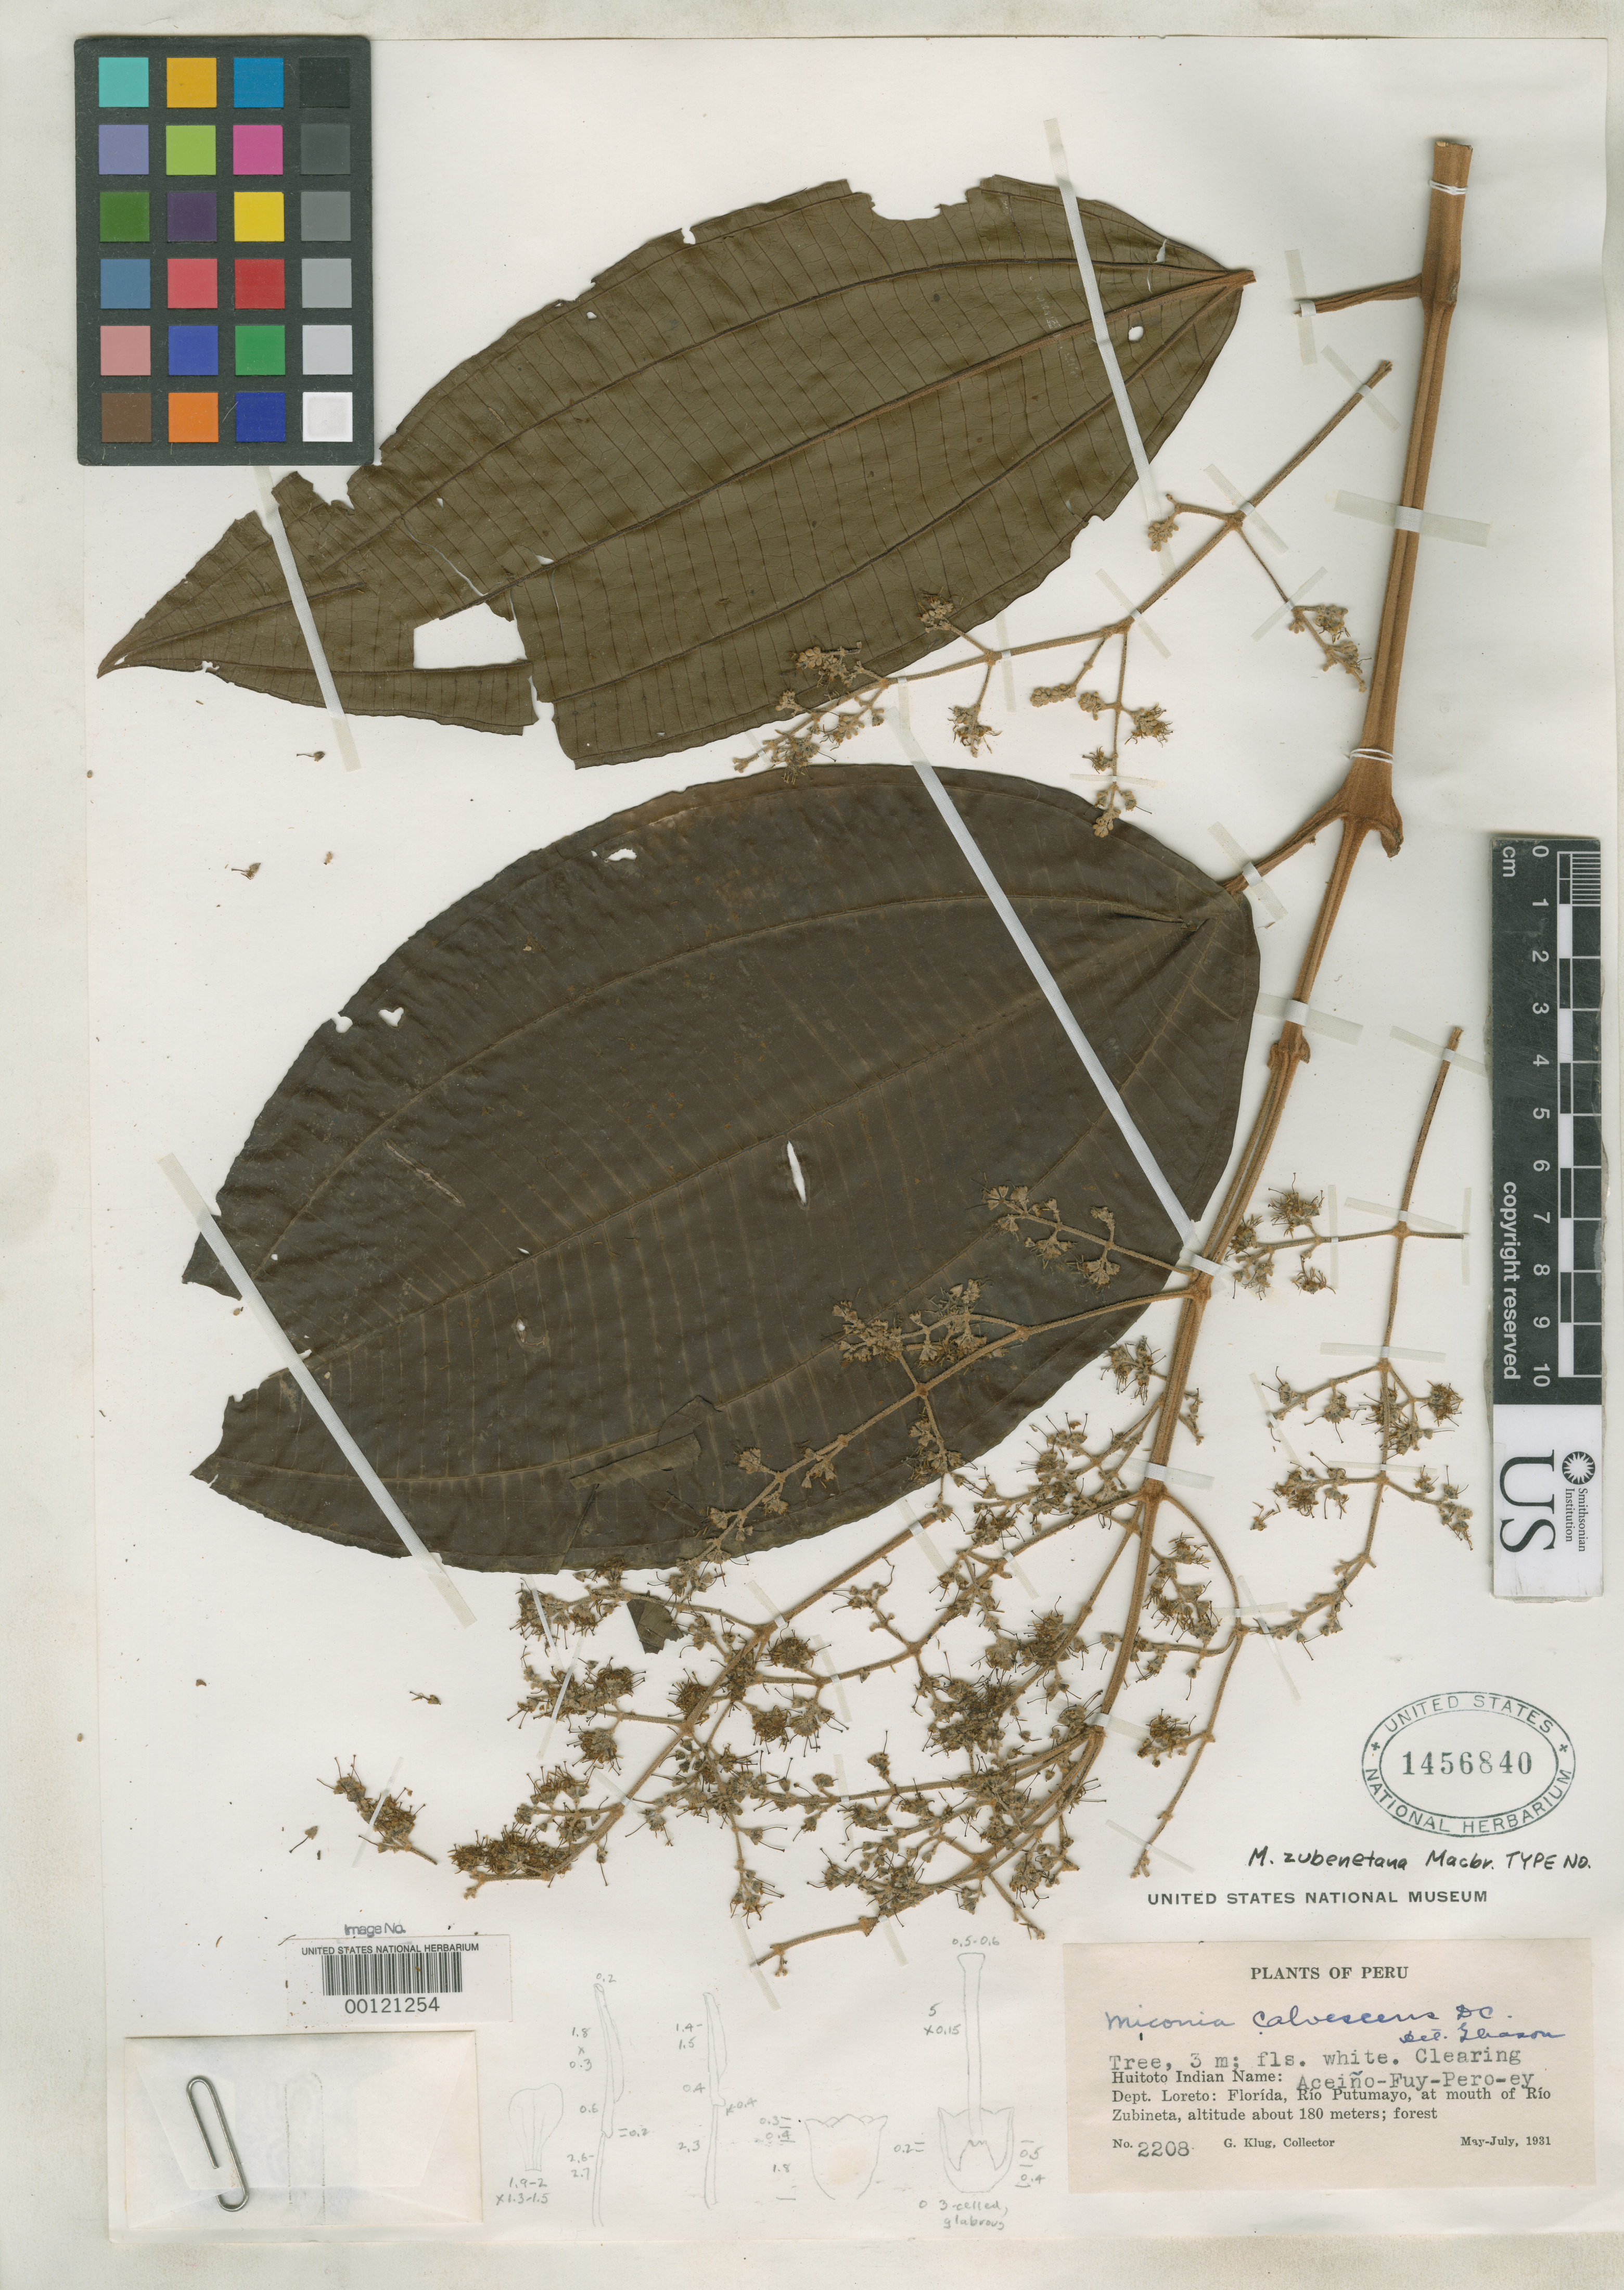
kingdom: Plantae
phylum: Tracheophyta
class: Magnoliopsida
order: Myrtales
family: Melastomataceae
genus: Miconia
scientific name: Miconia zubenetana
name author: J.F. Macbr.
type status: Isotype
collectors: G. Klug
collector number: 2208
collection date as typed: May 1931 to -- Jul 1931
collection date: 1931-05/1931-07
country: Peru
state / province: Loreto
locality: Mouth of Rio Zubineta.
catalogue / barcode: US 1456840